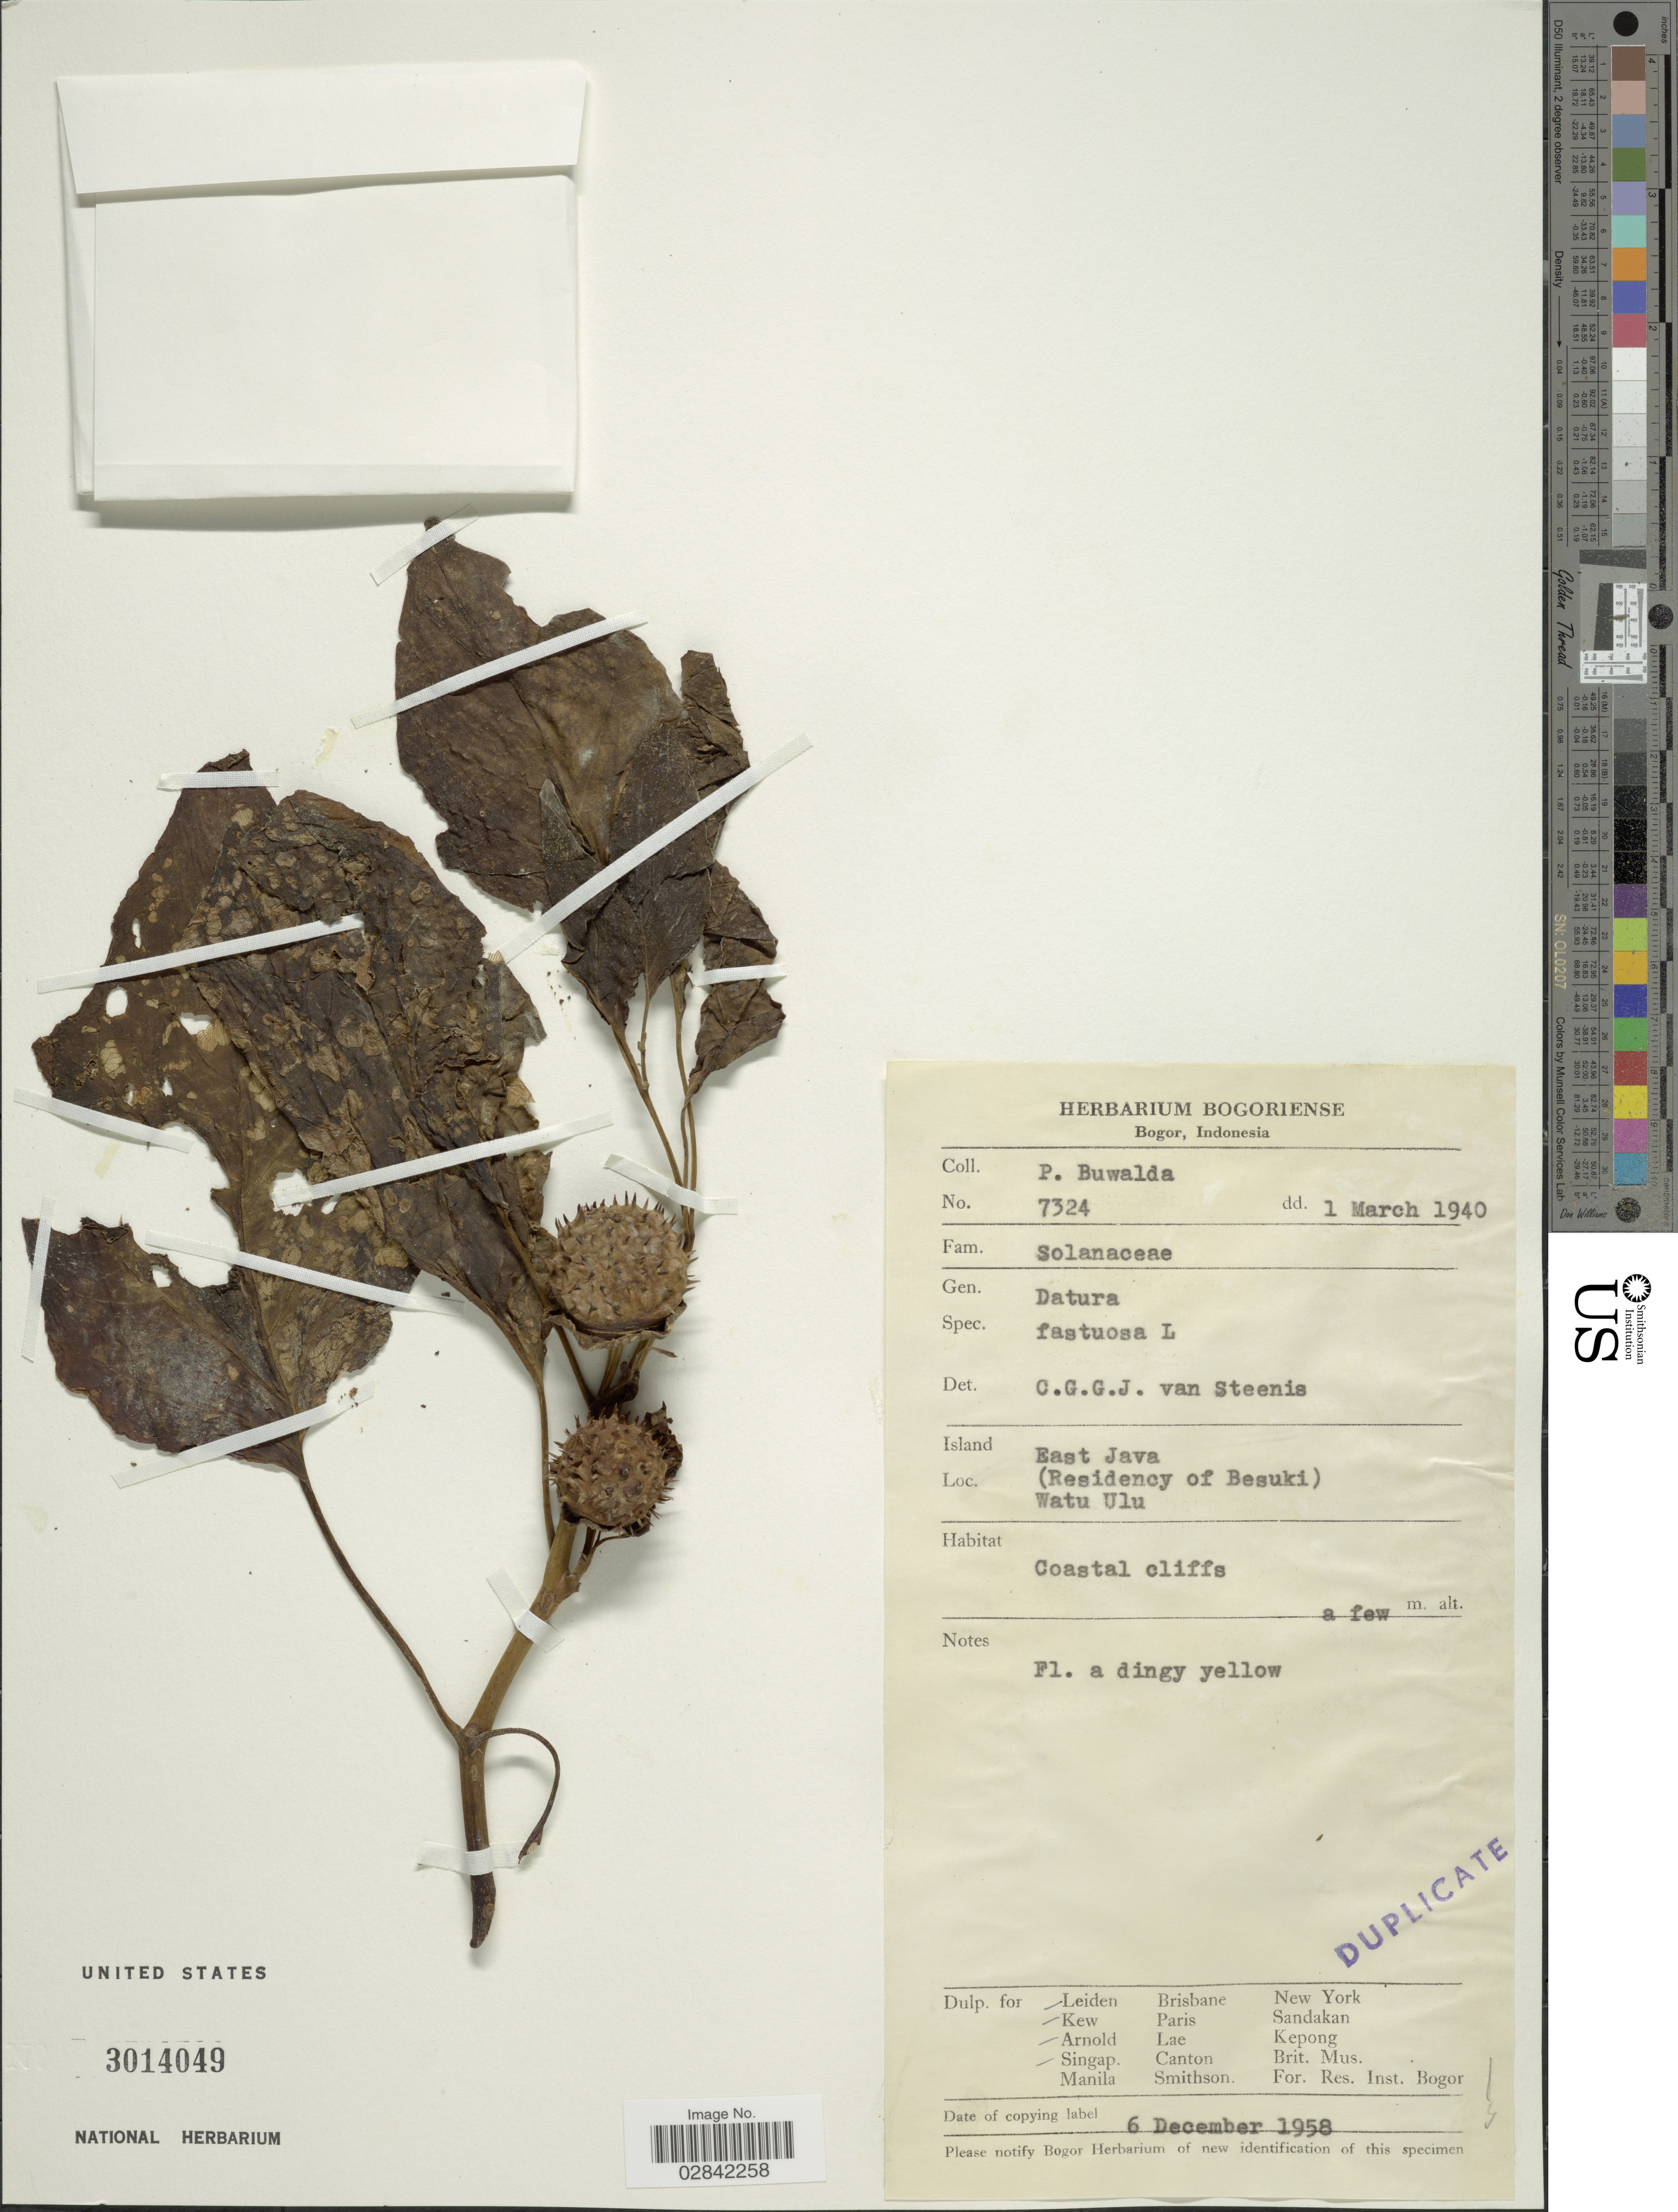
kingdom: Plantae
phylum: Tracheophyta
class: Magnoliopsida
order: Solanales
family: Solanaceae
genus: Datura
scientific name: Datura fastuosa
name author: L.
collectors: P. Buwalda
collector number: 7324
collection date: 1940-03-01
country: Indonesia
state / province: Java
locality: East Java (Residency of Besuki) Watu Ulu.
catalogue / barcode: US 3014049